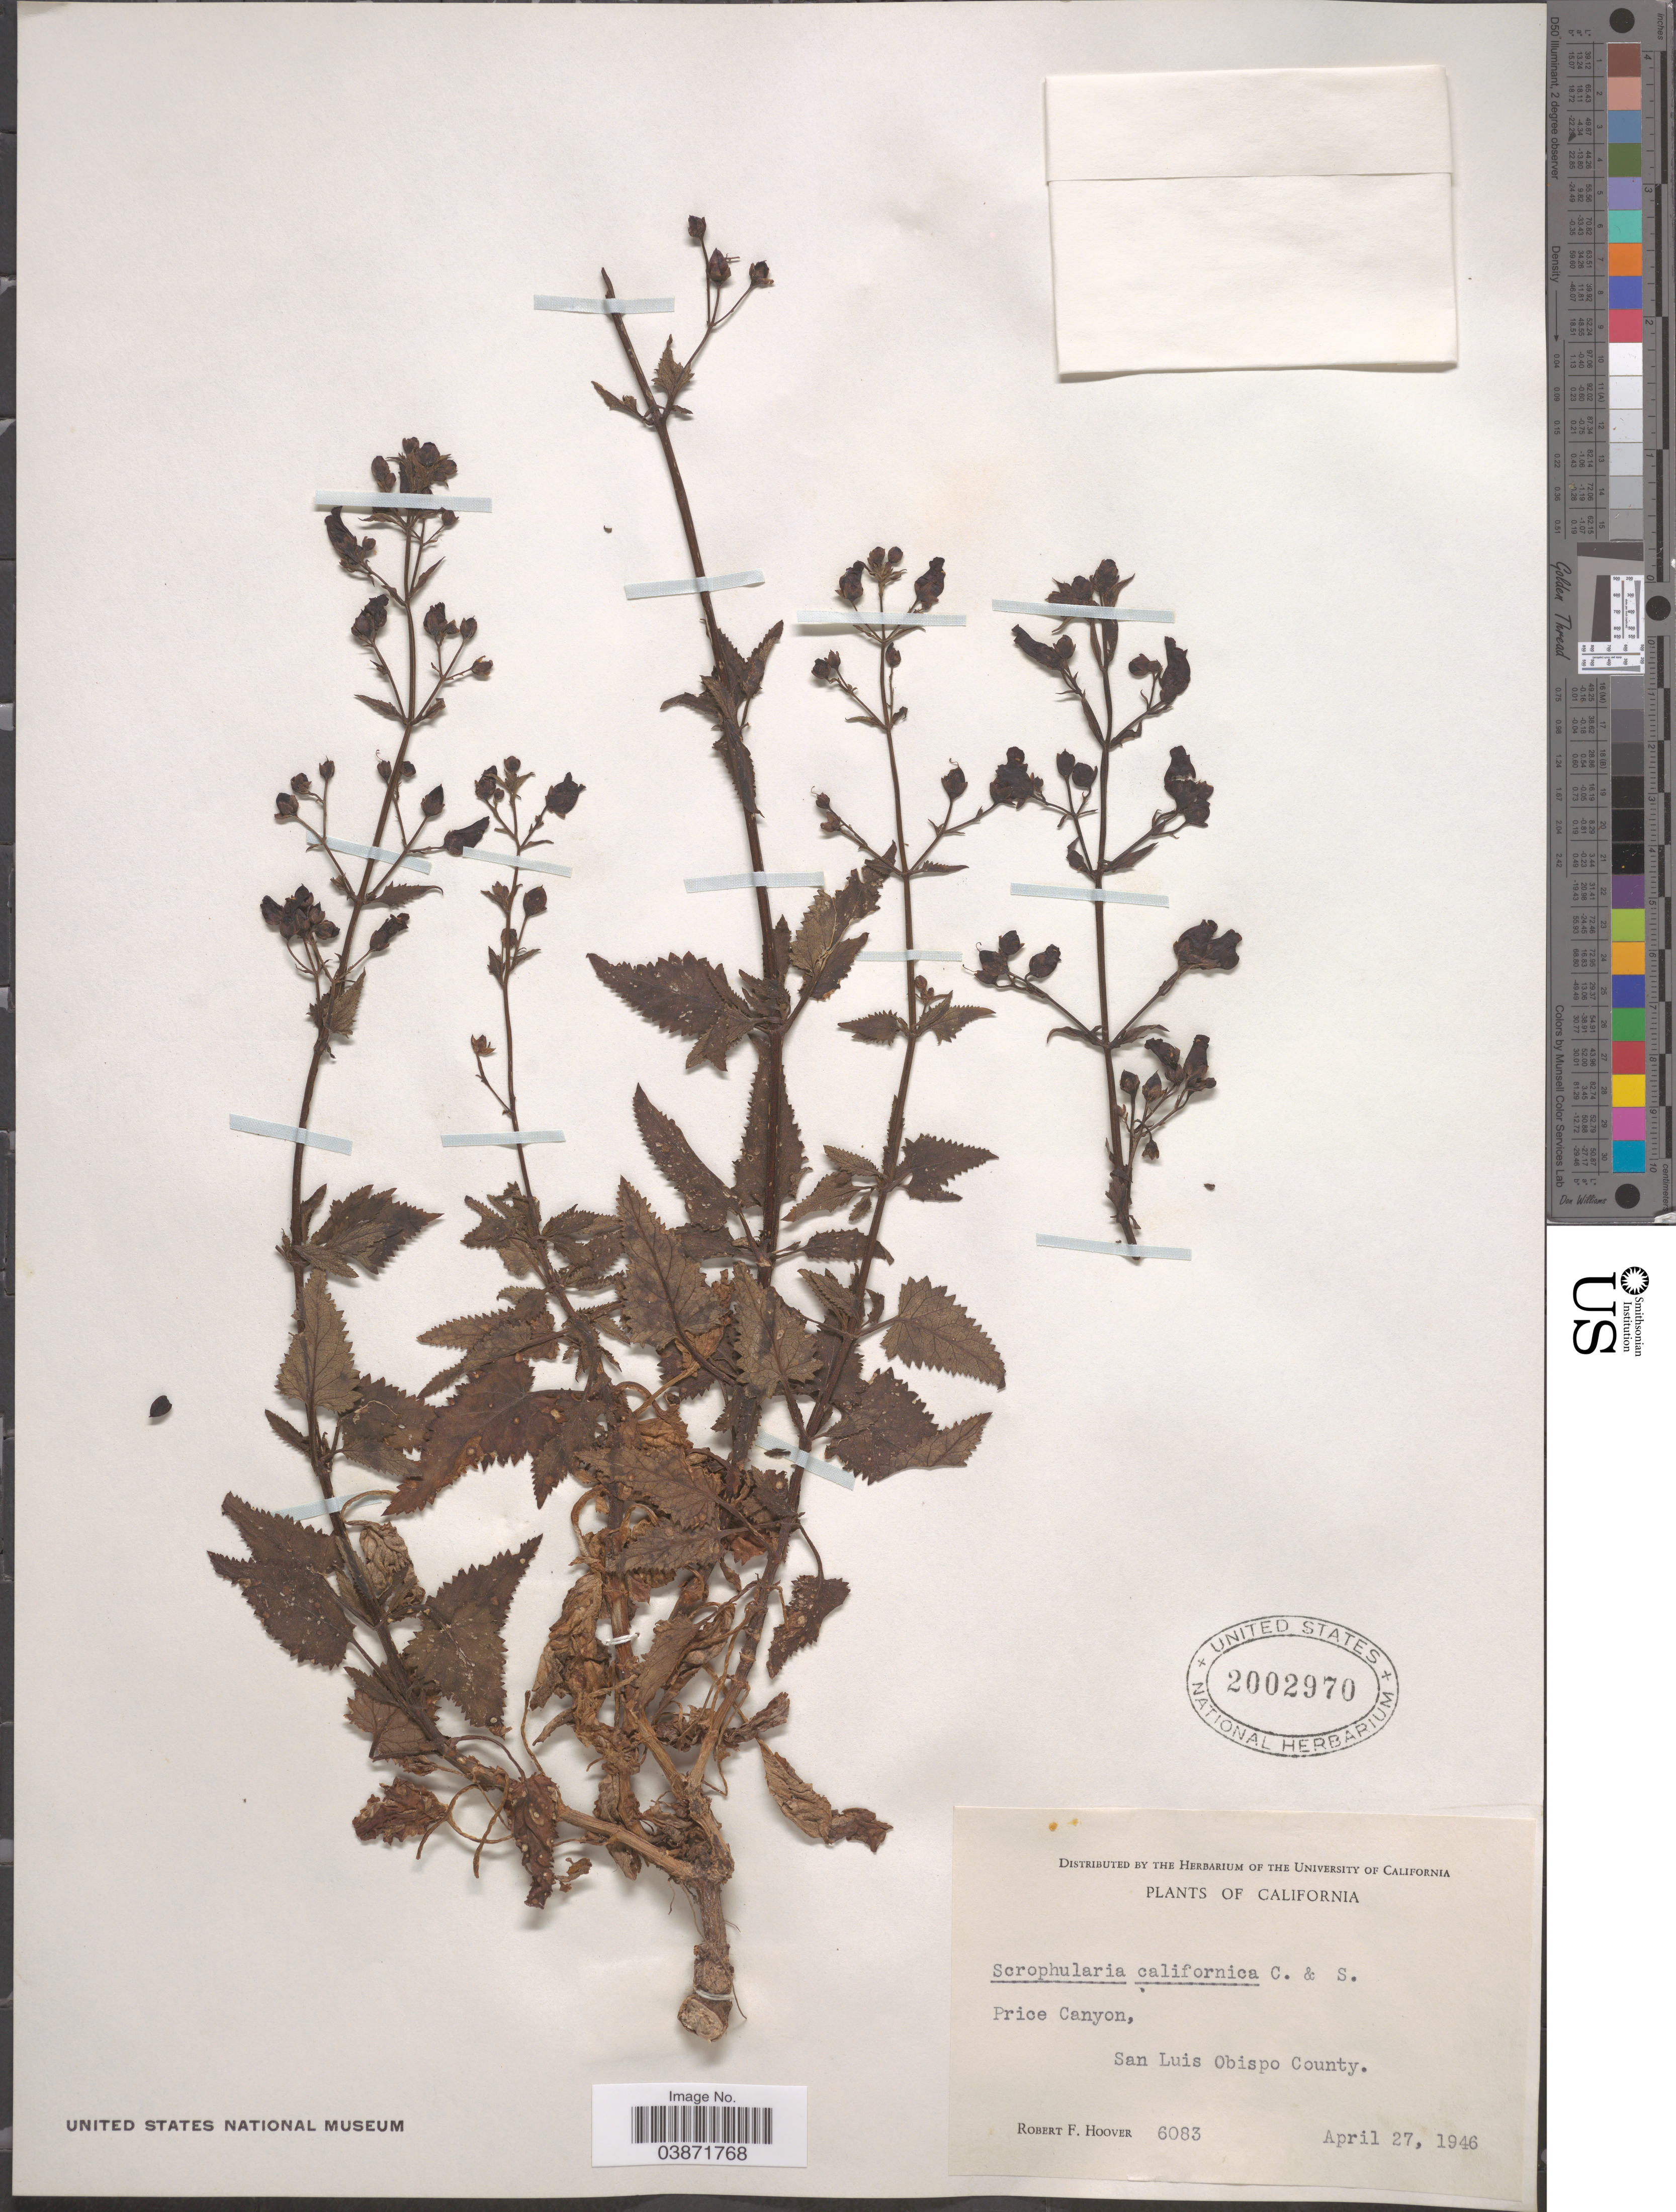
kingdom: Plantae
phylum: Tracheophyta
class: Magnoliopsida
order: Lamiales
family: Scrophulariaceae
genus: Scrophularia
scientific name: Scrophularia californica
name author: Cham. & Schltdl.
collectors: R. F. Hoover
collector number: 6083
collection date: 1946-04-27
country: United States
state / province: California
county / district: San Luis Obispo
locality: Price Canyon, San Luis Obispo County.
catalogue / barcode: US 2002970